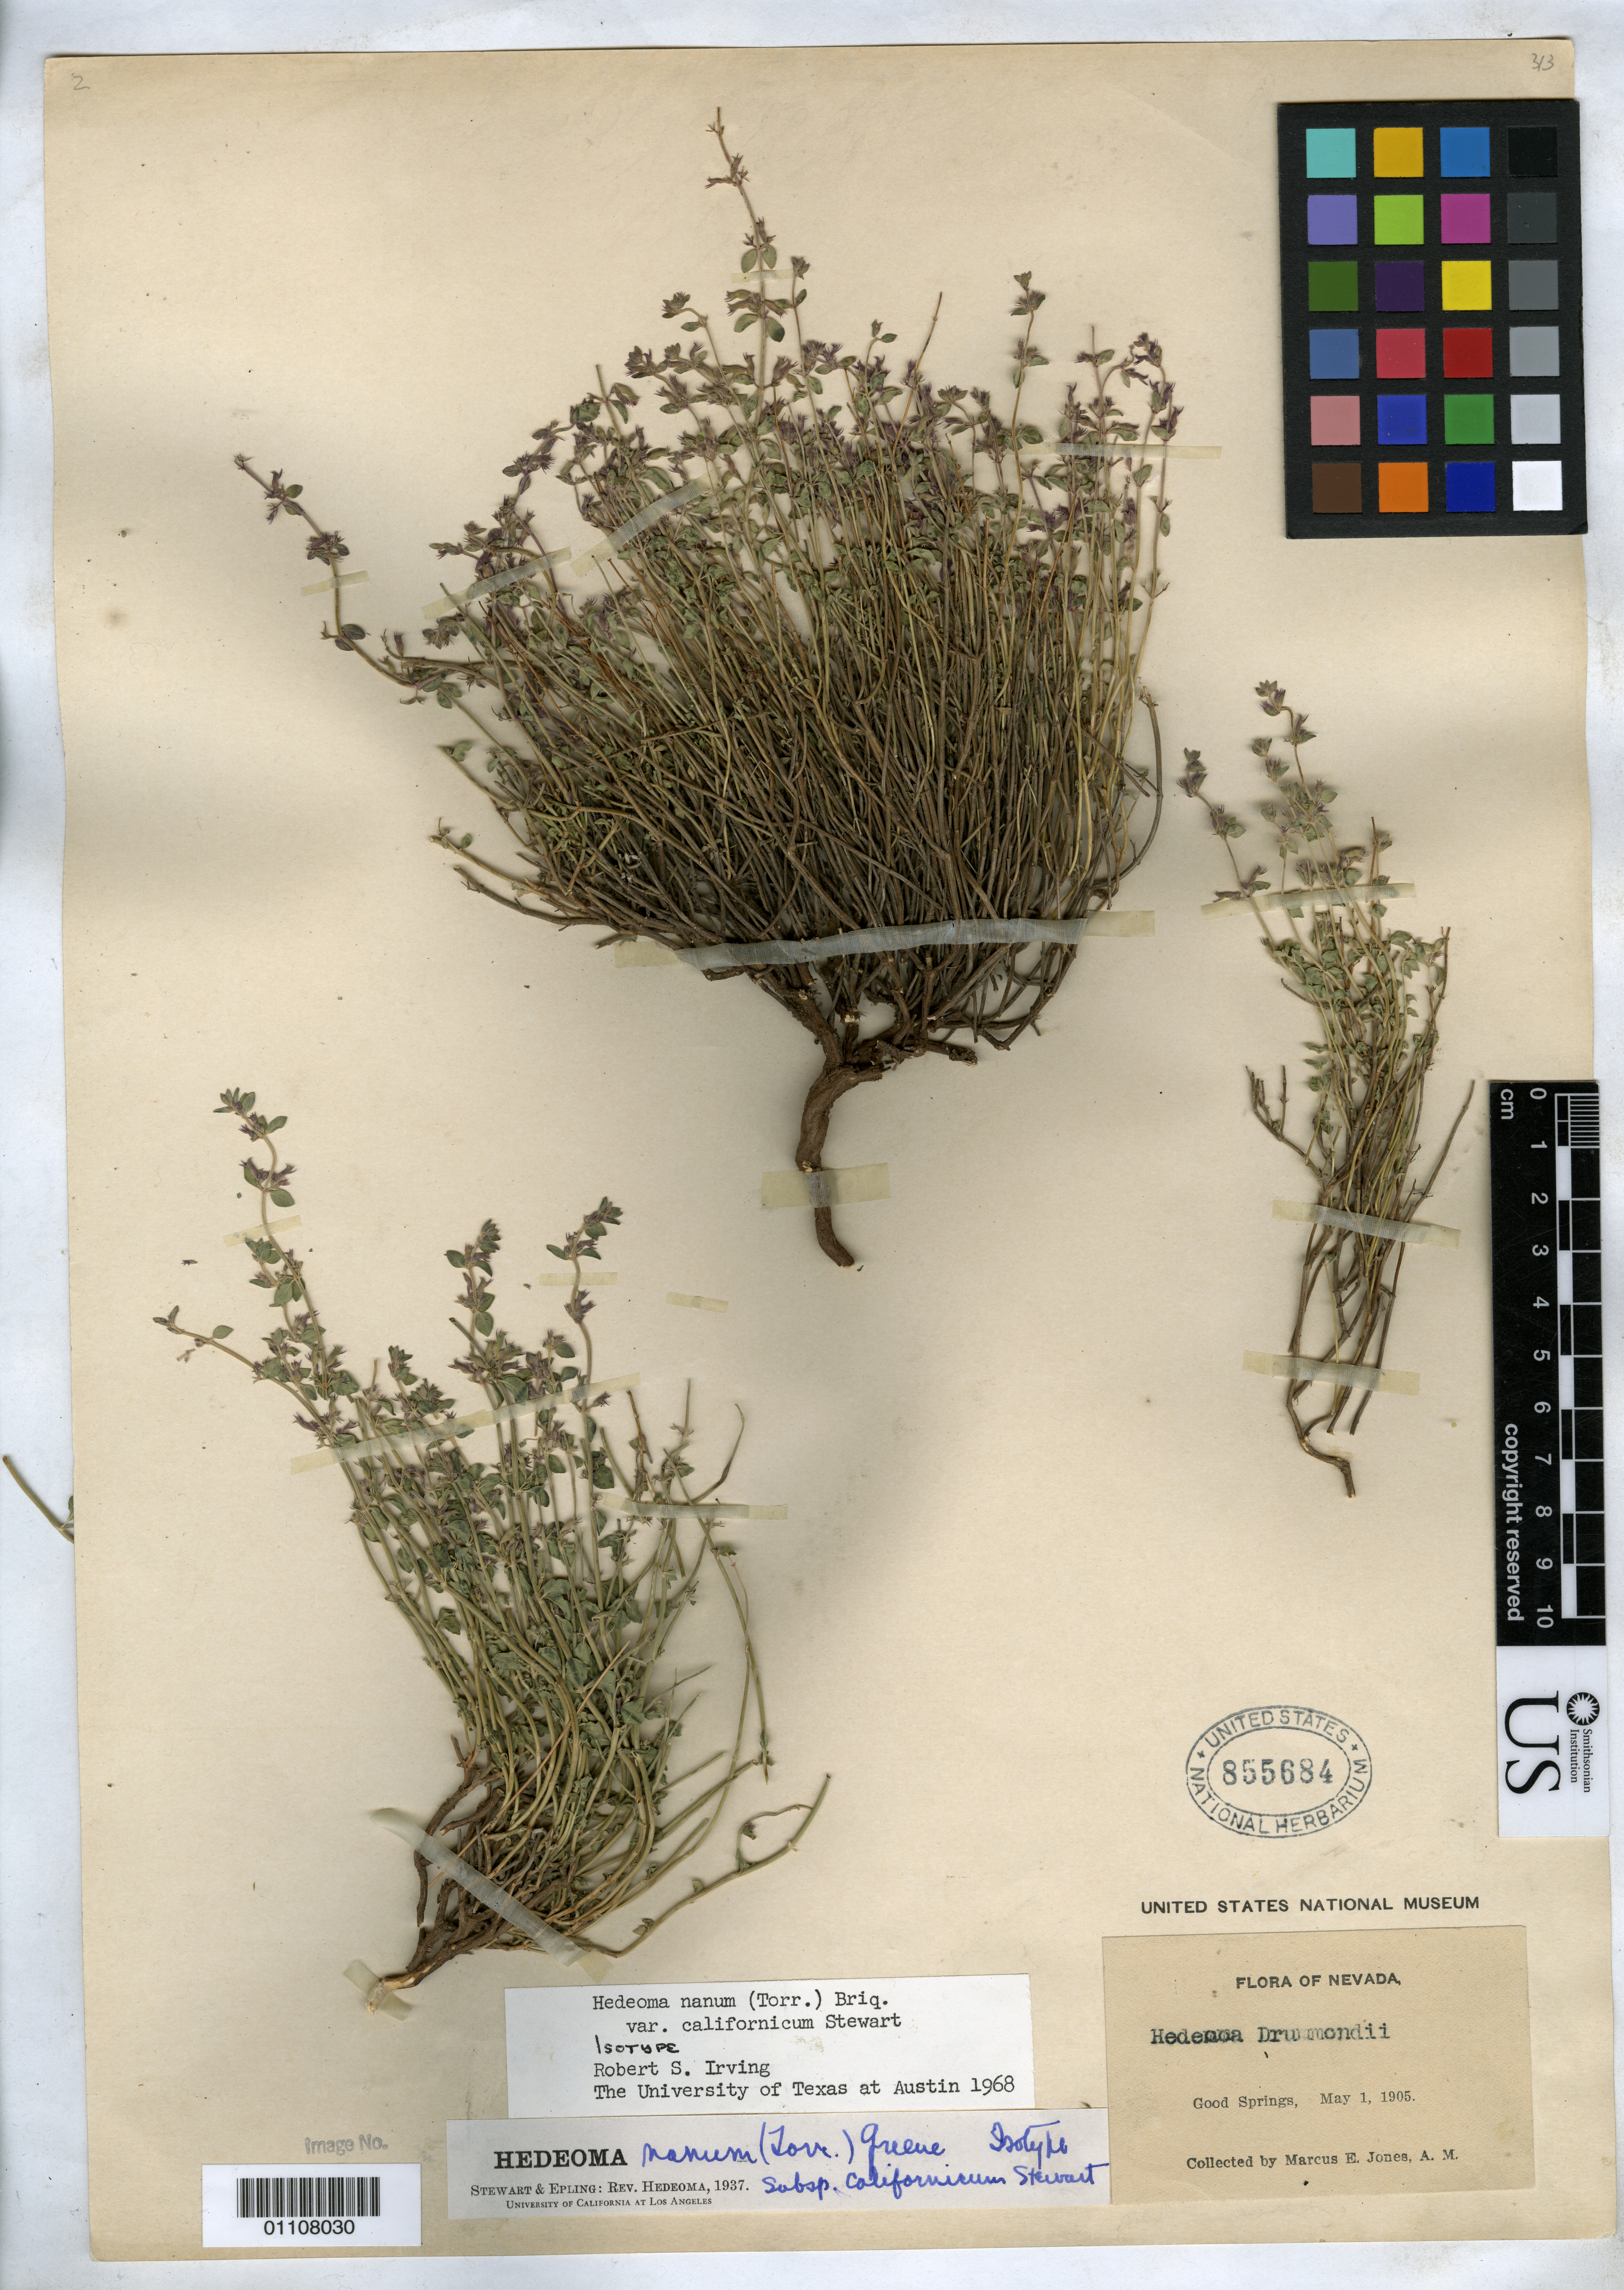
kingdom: Plantae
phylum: Tracheophyta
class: Magnoliopsida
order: Lamiales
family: Lamiaceae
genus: Hedeoma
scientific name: Hedeoma nana subsp. californica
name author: W.S. Stewart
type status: Isotype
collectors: E. M. Jones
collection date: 1905-05-01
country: United States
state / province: Nevada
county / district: Clark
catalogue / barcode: US 855684